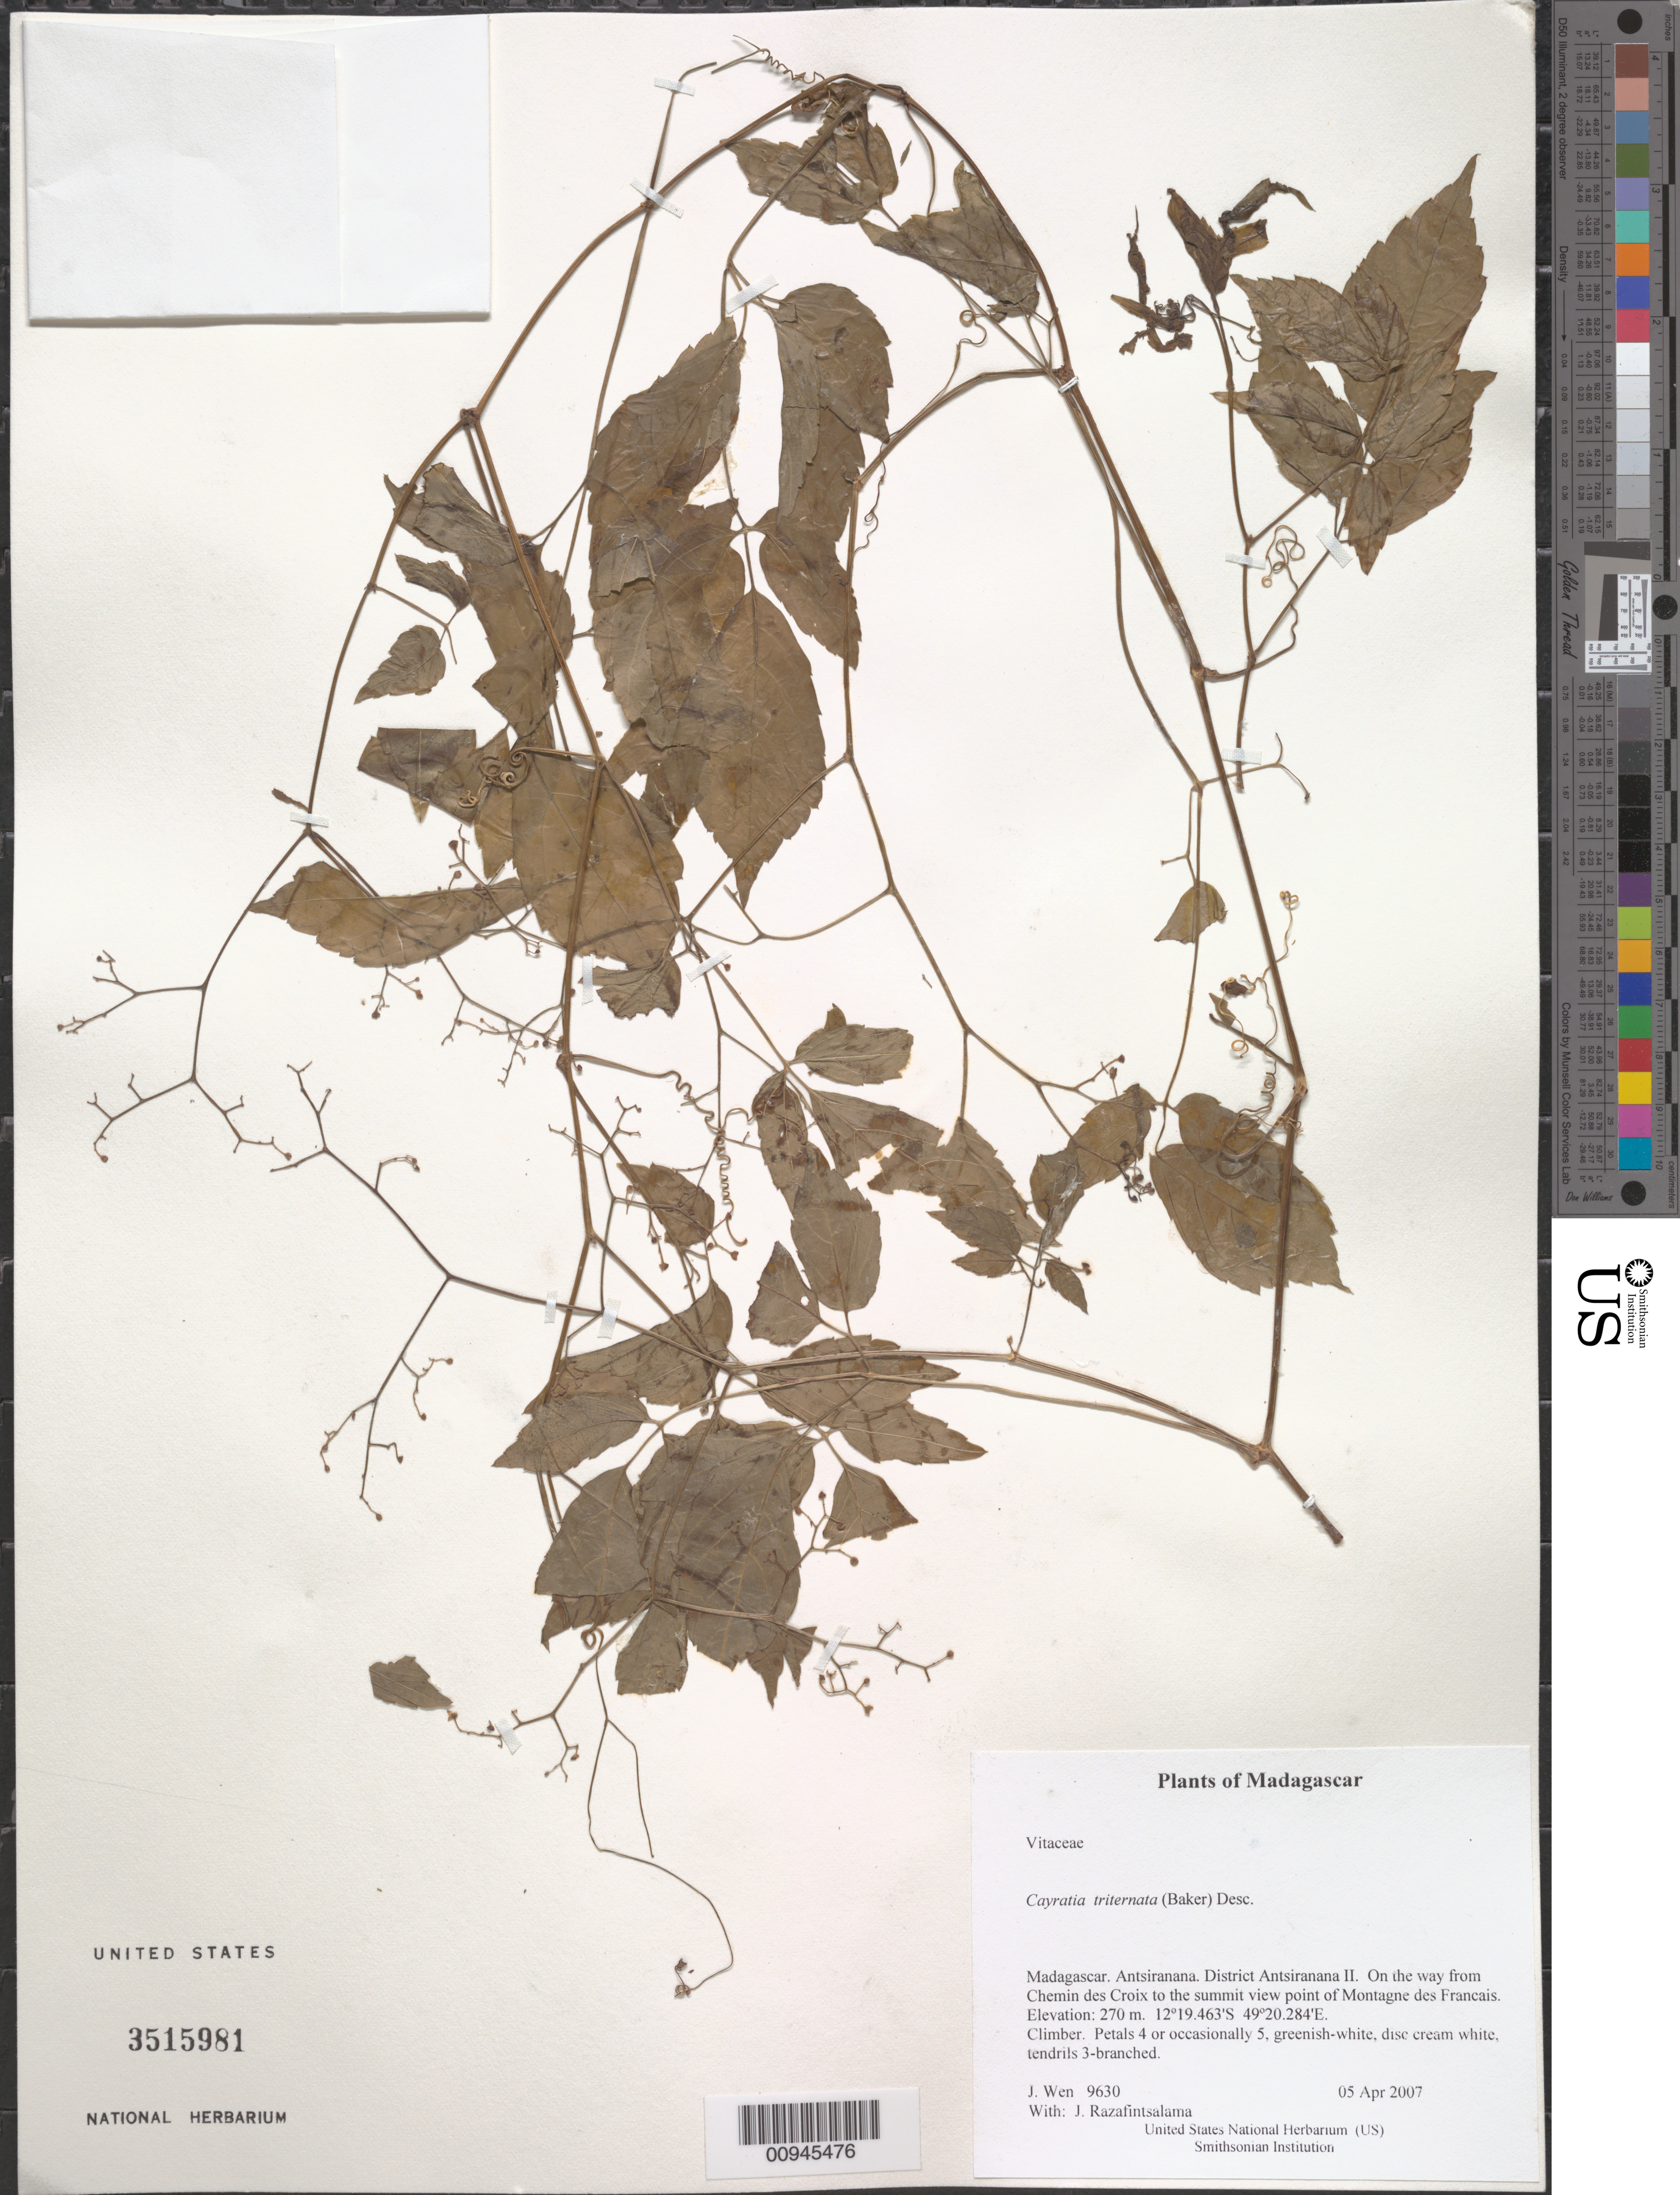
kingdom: Plantae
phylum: Tracheophyta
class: Magnoliopsida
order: Vitales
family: Vitaceae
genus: Cayratia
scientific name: Cayratia triternata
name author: (Baker) Desc.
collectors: J. Wen & J. Razafintsalama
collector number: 9630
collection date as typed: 05 Apr 2007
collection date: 2007-04-05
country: Madagascar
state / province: Diana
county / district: Antsiranana II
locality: District Antsiranana II. On the way from Chemin des Croix to the summit view point of Montagne des Francais.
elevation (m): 270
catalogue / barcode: US 3515981